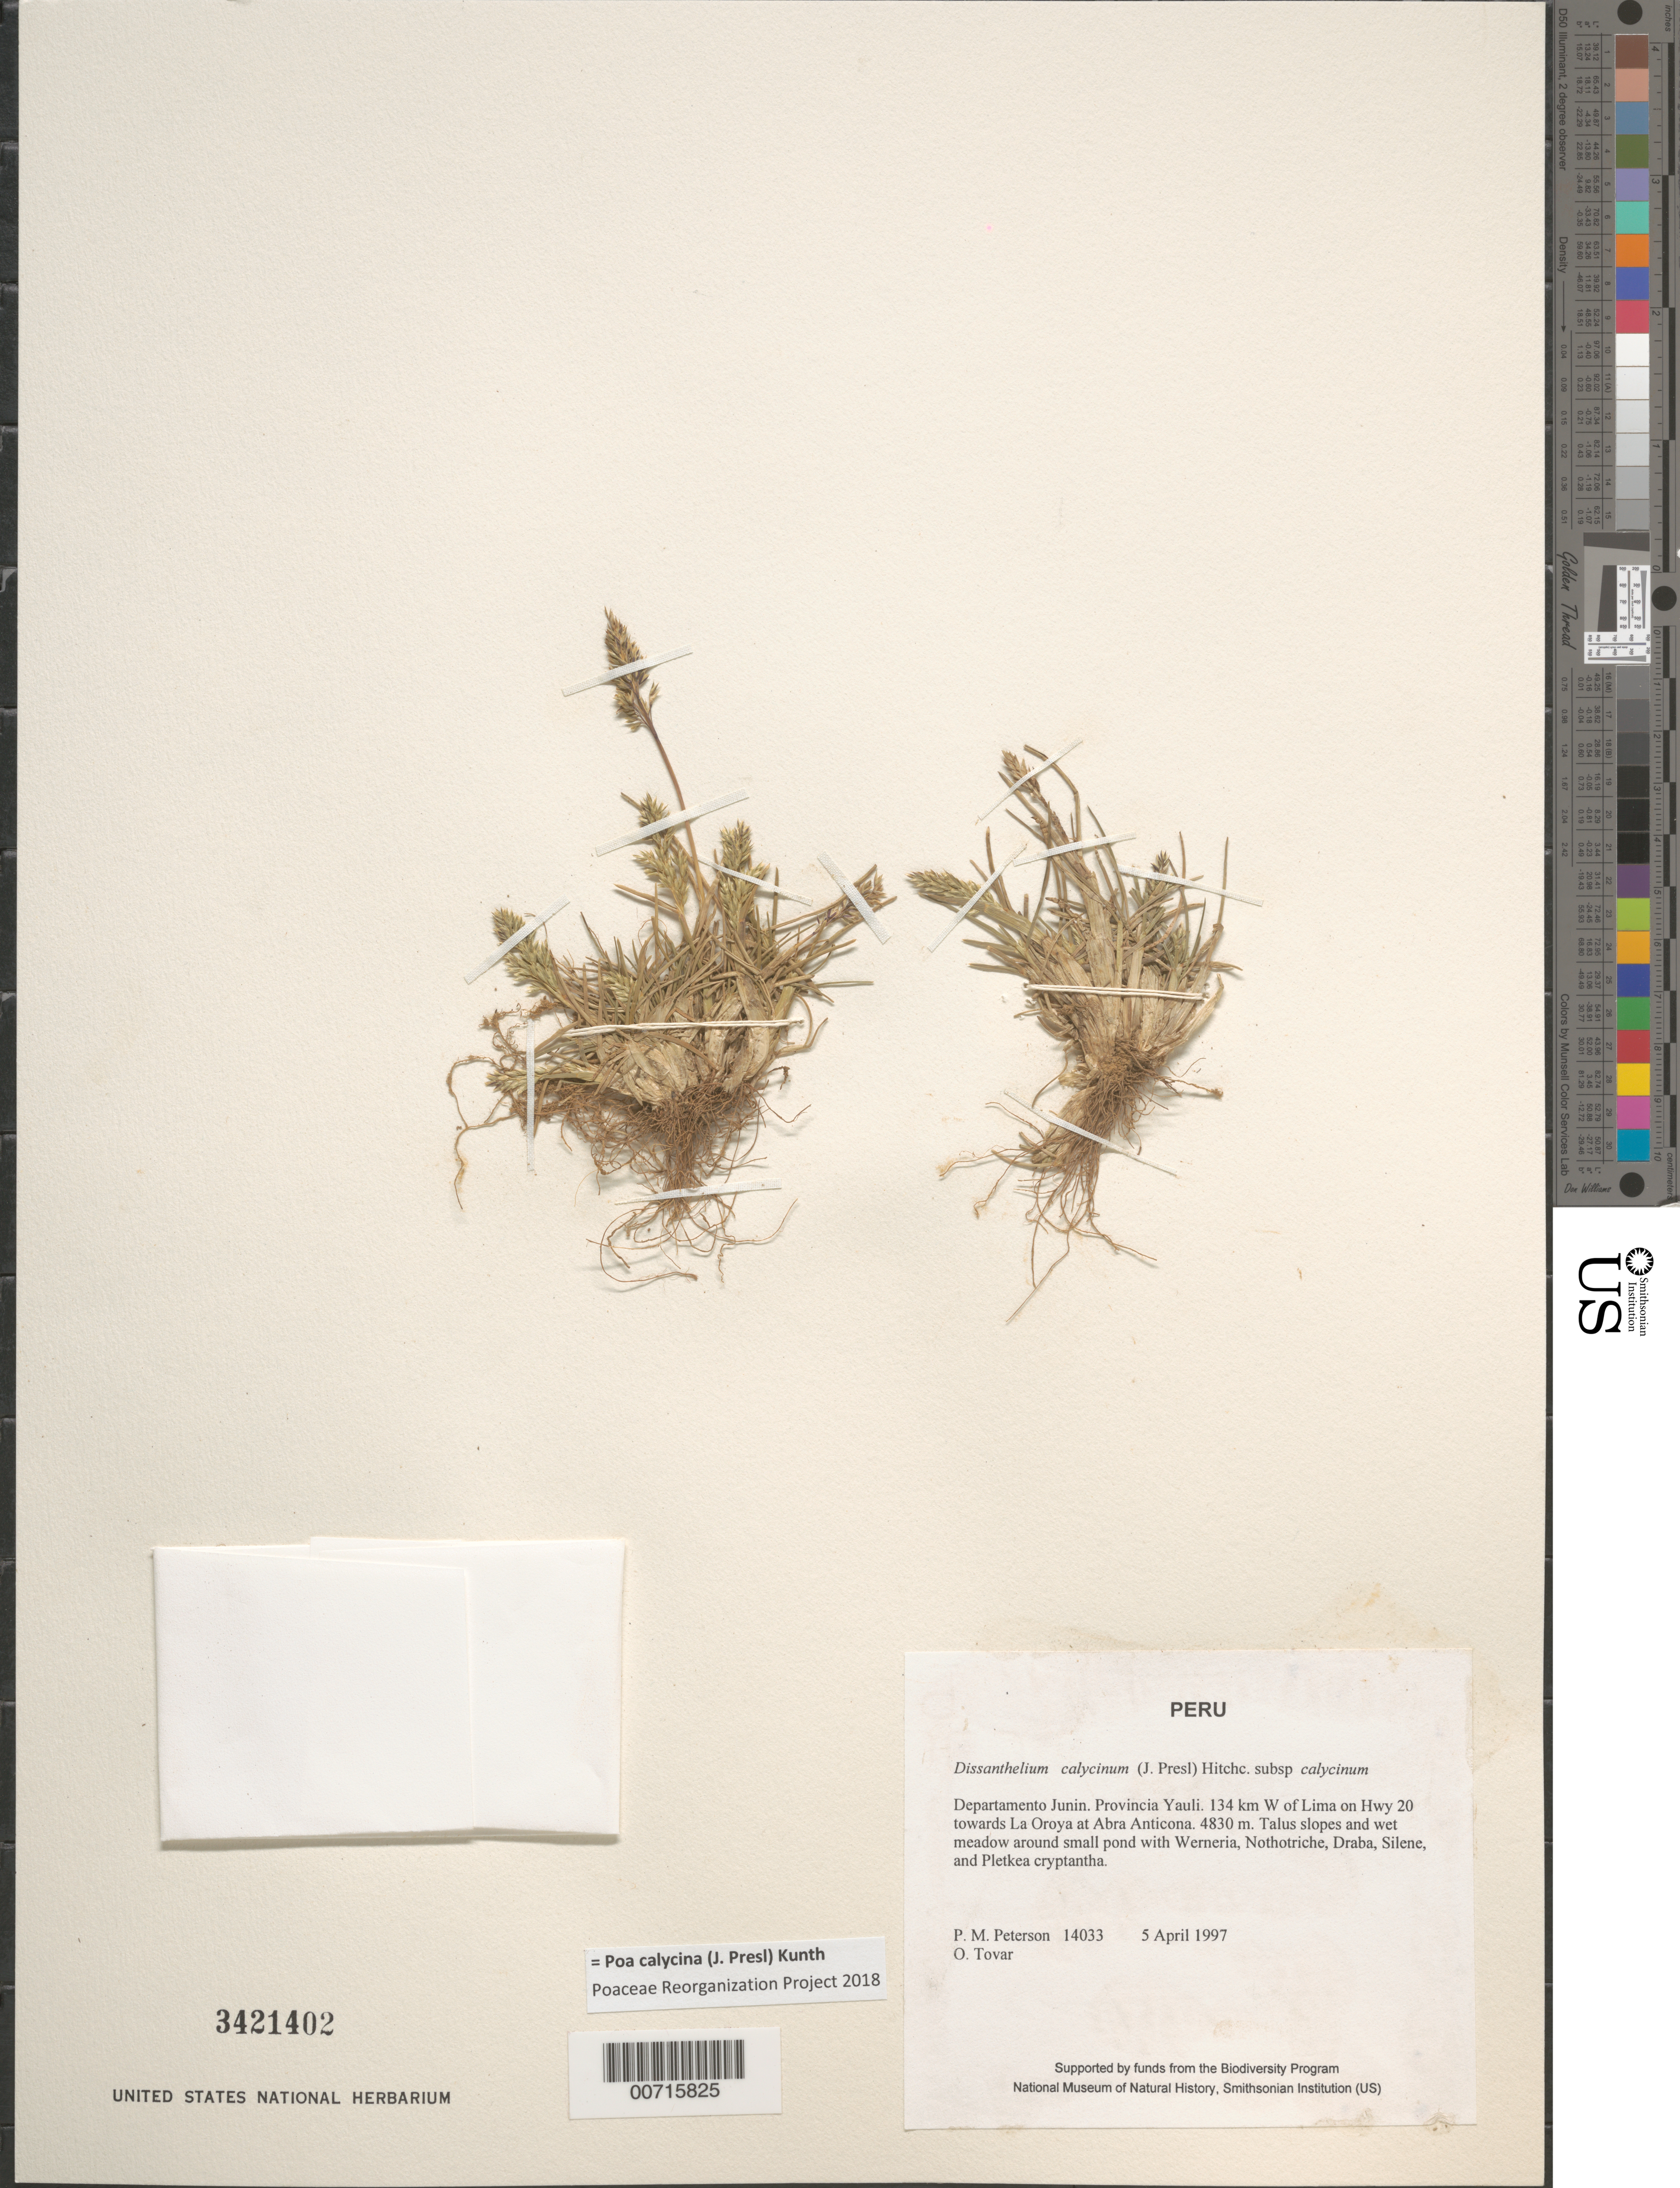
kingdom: Plantae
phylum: Tracheophyta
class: Liliopsida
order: Poales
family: Poaceae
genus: Poa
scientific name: Poa calycina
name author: (J. Presl) Kunth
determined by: Poaceae Reorganization Project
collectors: P. M. Peterson & Ó. Tovar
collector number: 14033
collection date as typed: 05 Apr 1997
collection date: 1997-04-05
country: Peru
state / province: Junín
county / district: Yauli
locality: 134 km W of Lima on Hwy 20 towards La Oroya at Abra Anticona.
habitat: Talus slopes and wet meadow around small pond with Werneria, Nothotriche, Draba, Silene, and Pletkea cryptantha.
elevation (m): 4830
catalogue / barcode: US 3421402